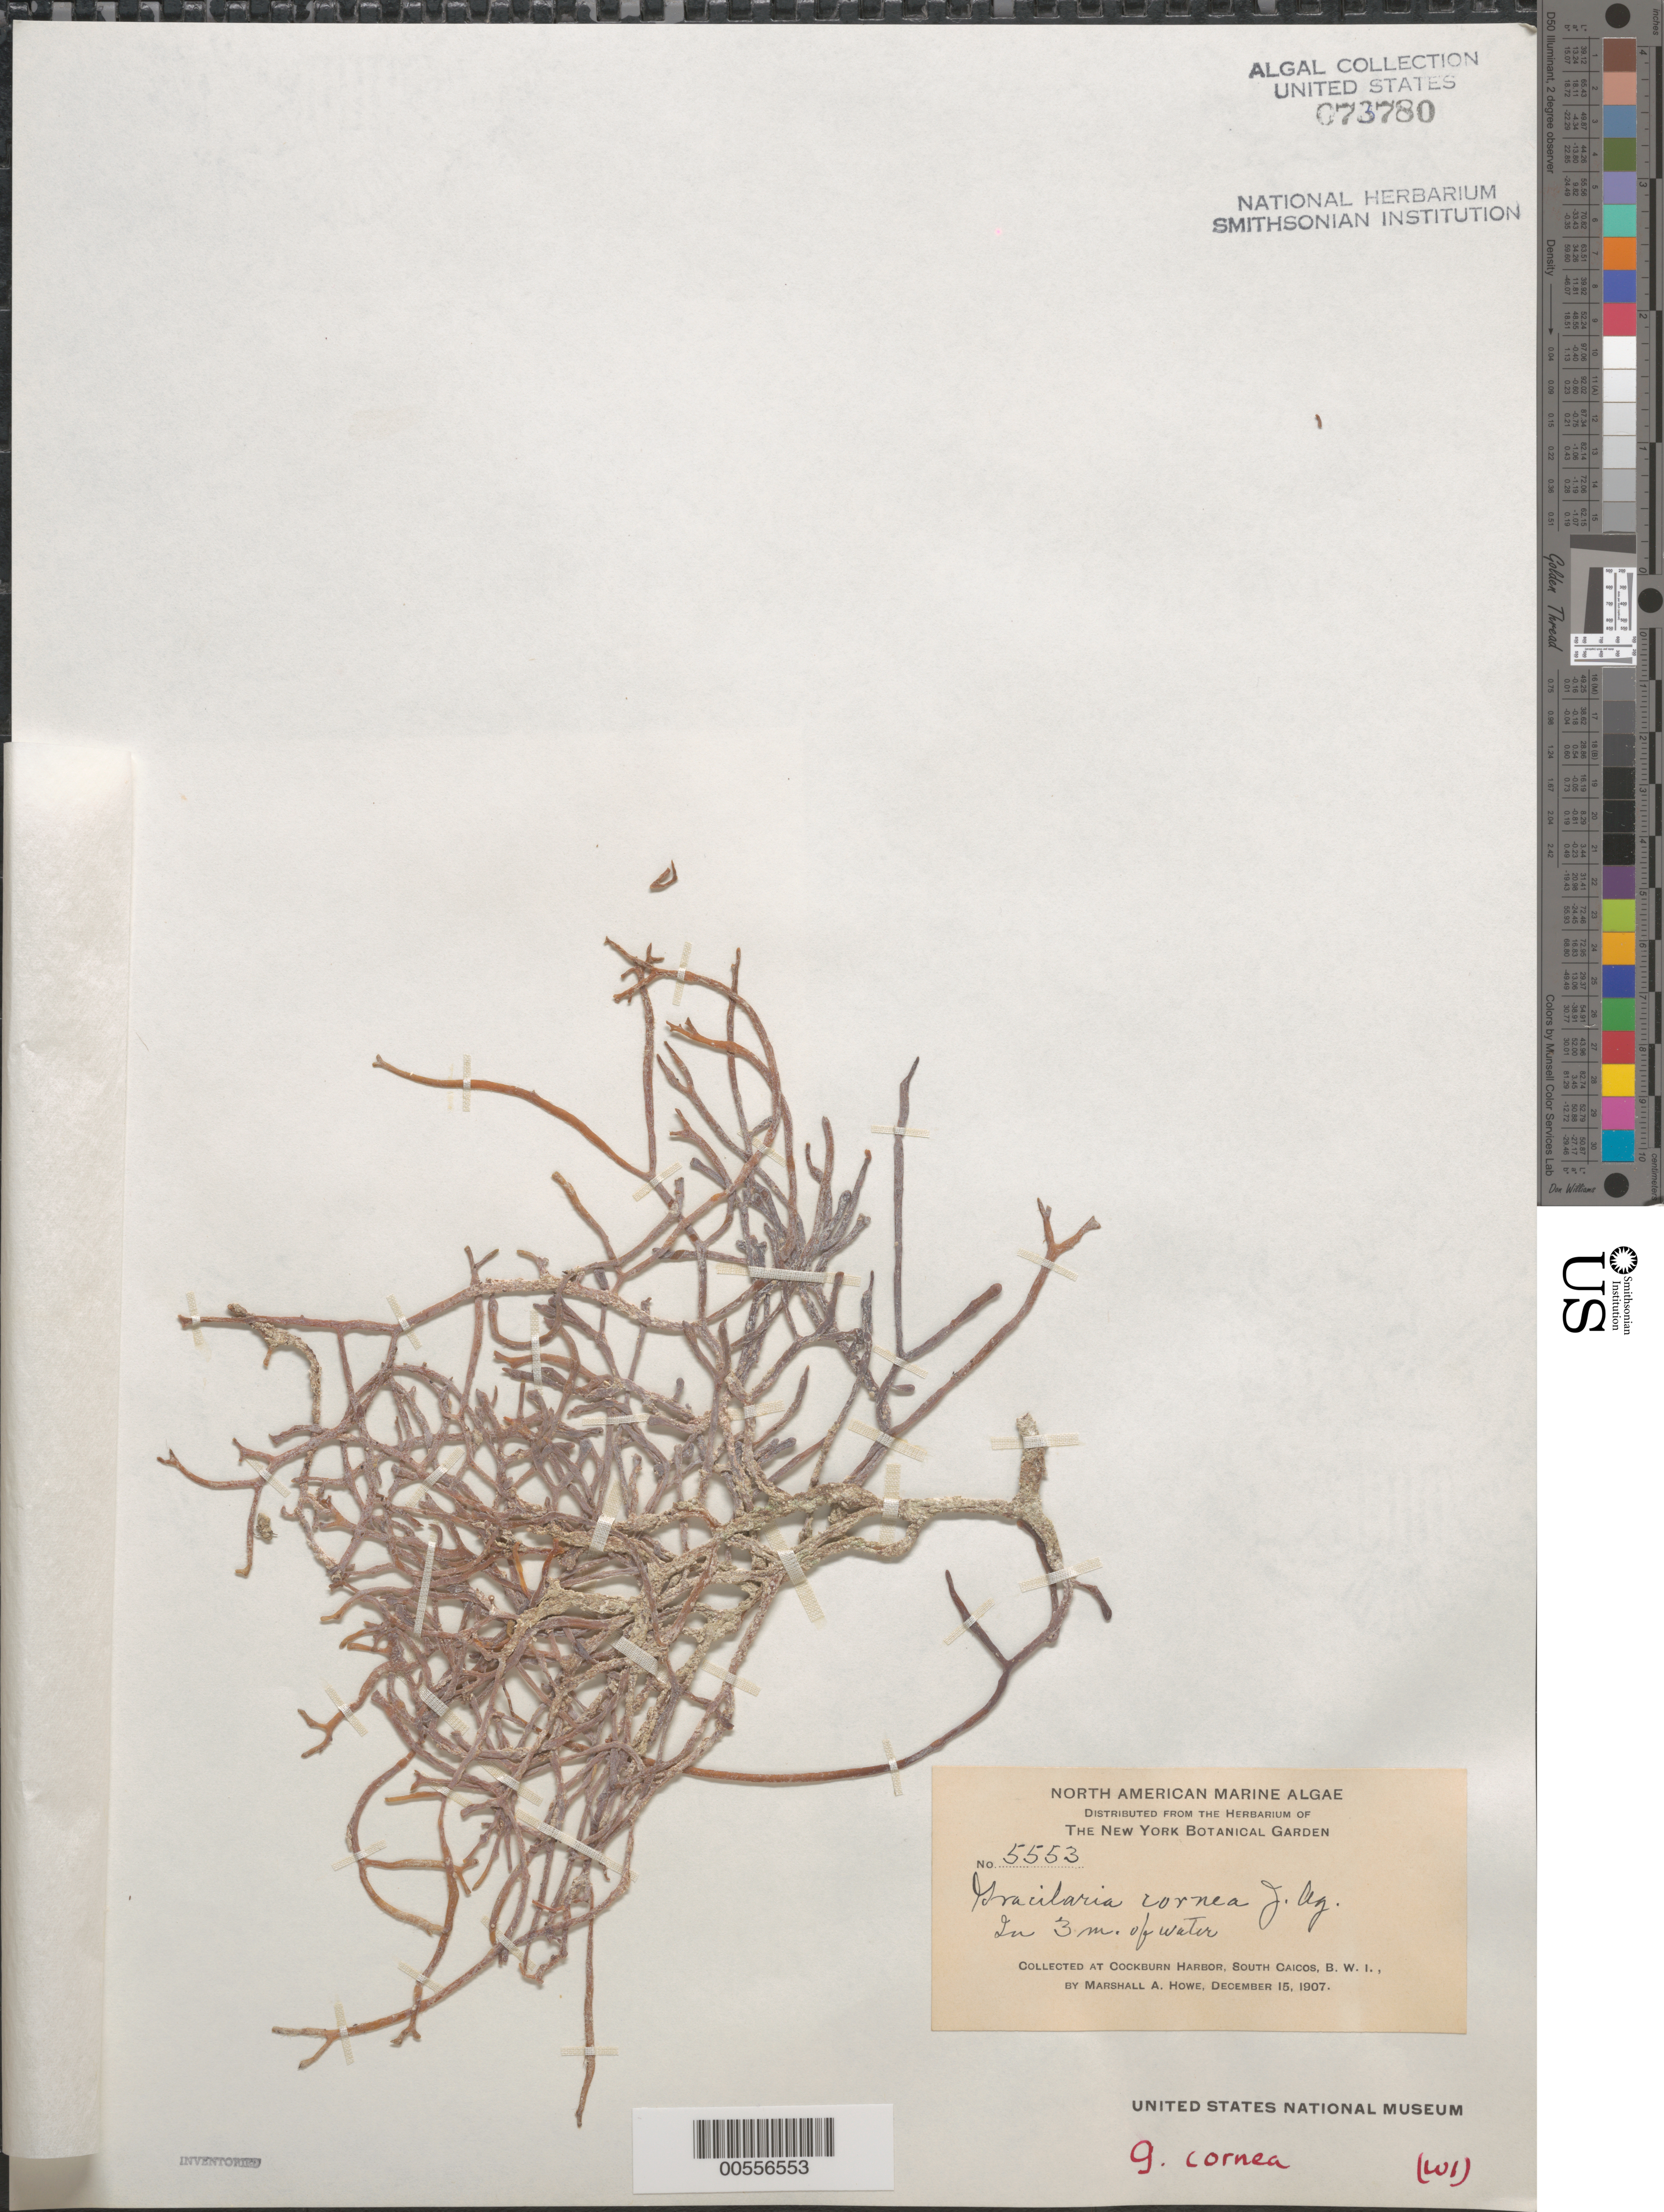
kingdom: Plantae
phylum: Rhodophyta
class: Florideophyceae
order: Gracilariales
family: Gracilariaceae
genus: Gracilaria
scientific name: Gracilaria debilis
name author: (Forssk.) Børgesen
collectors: M. A. Howe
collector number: MAH 5553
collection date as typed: December 15, 1907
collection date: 1907-12-15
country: Turks and Caicos Islands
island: South Caicos Island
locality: Cockburn Harbor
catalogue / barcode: US 73780